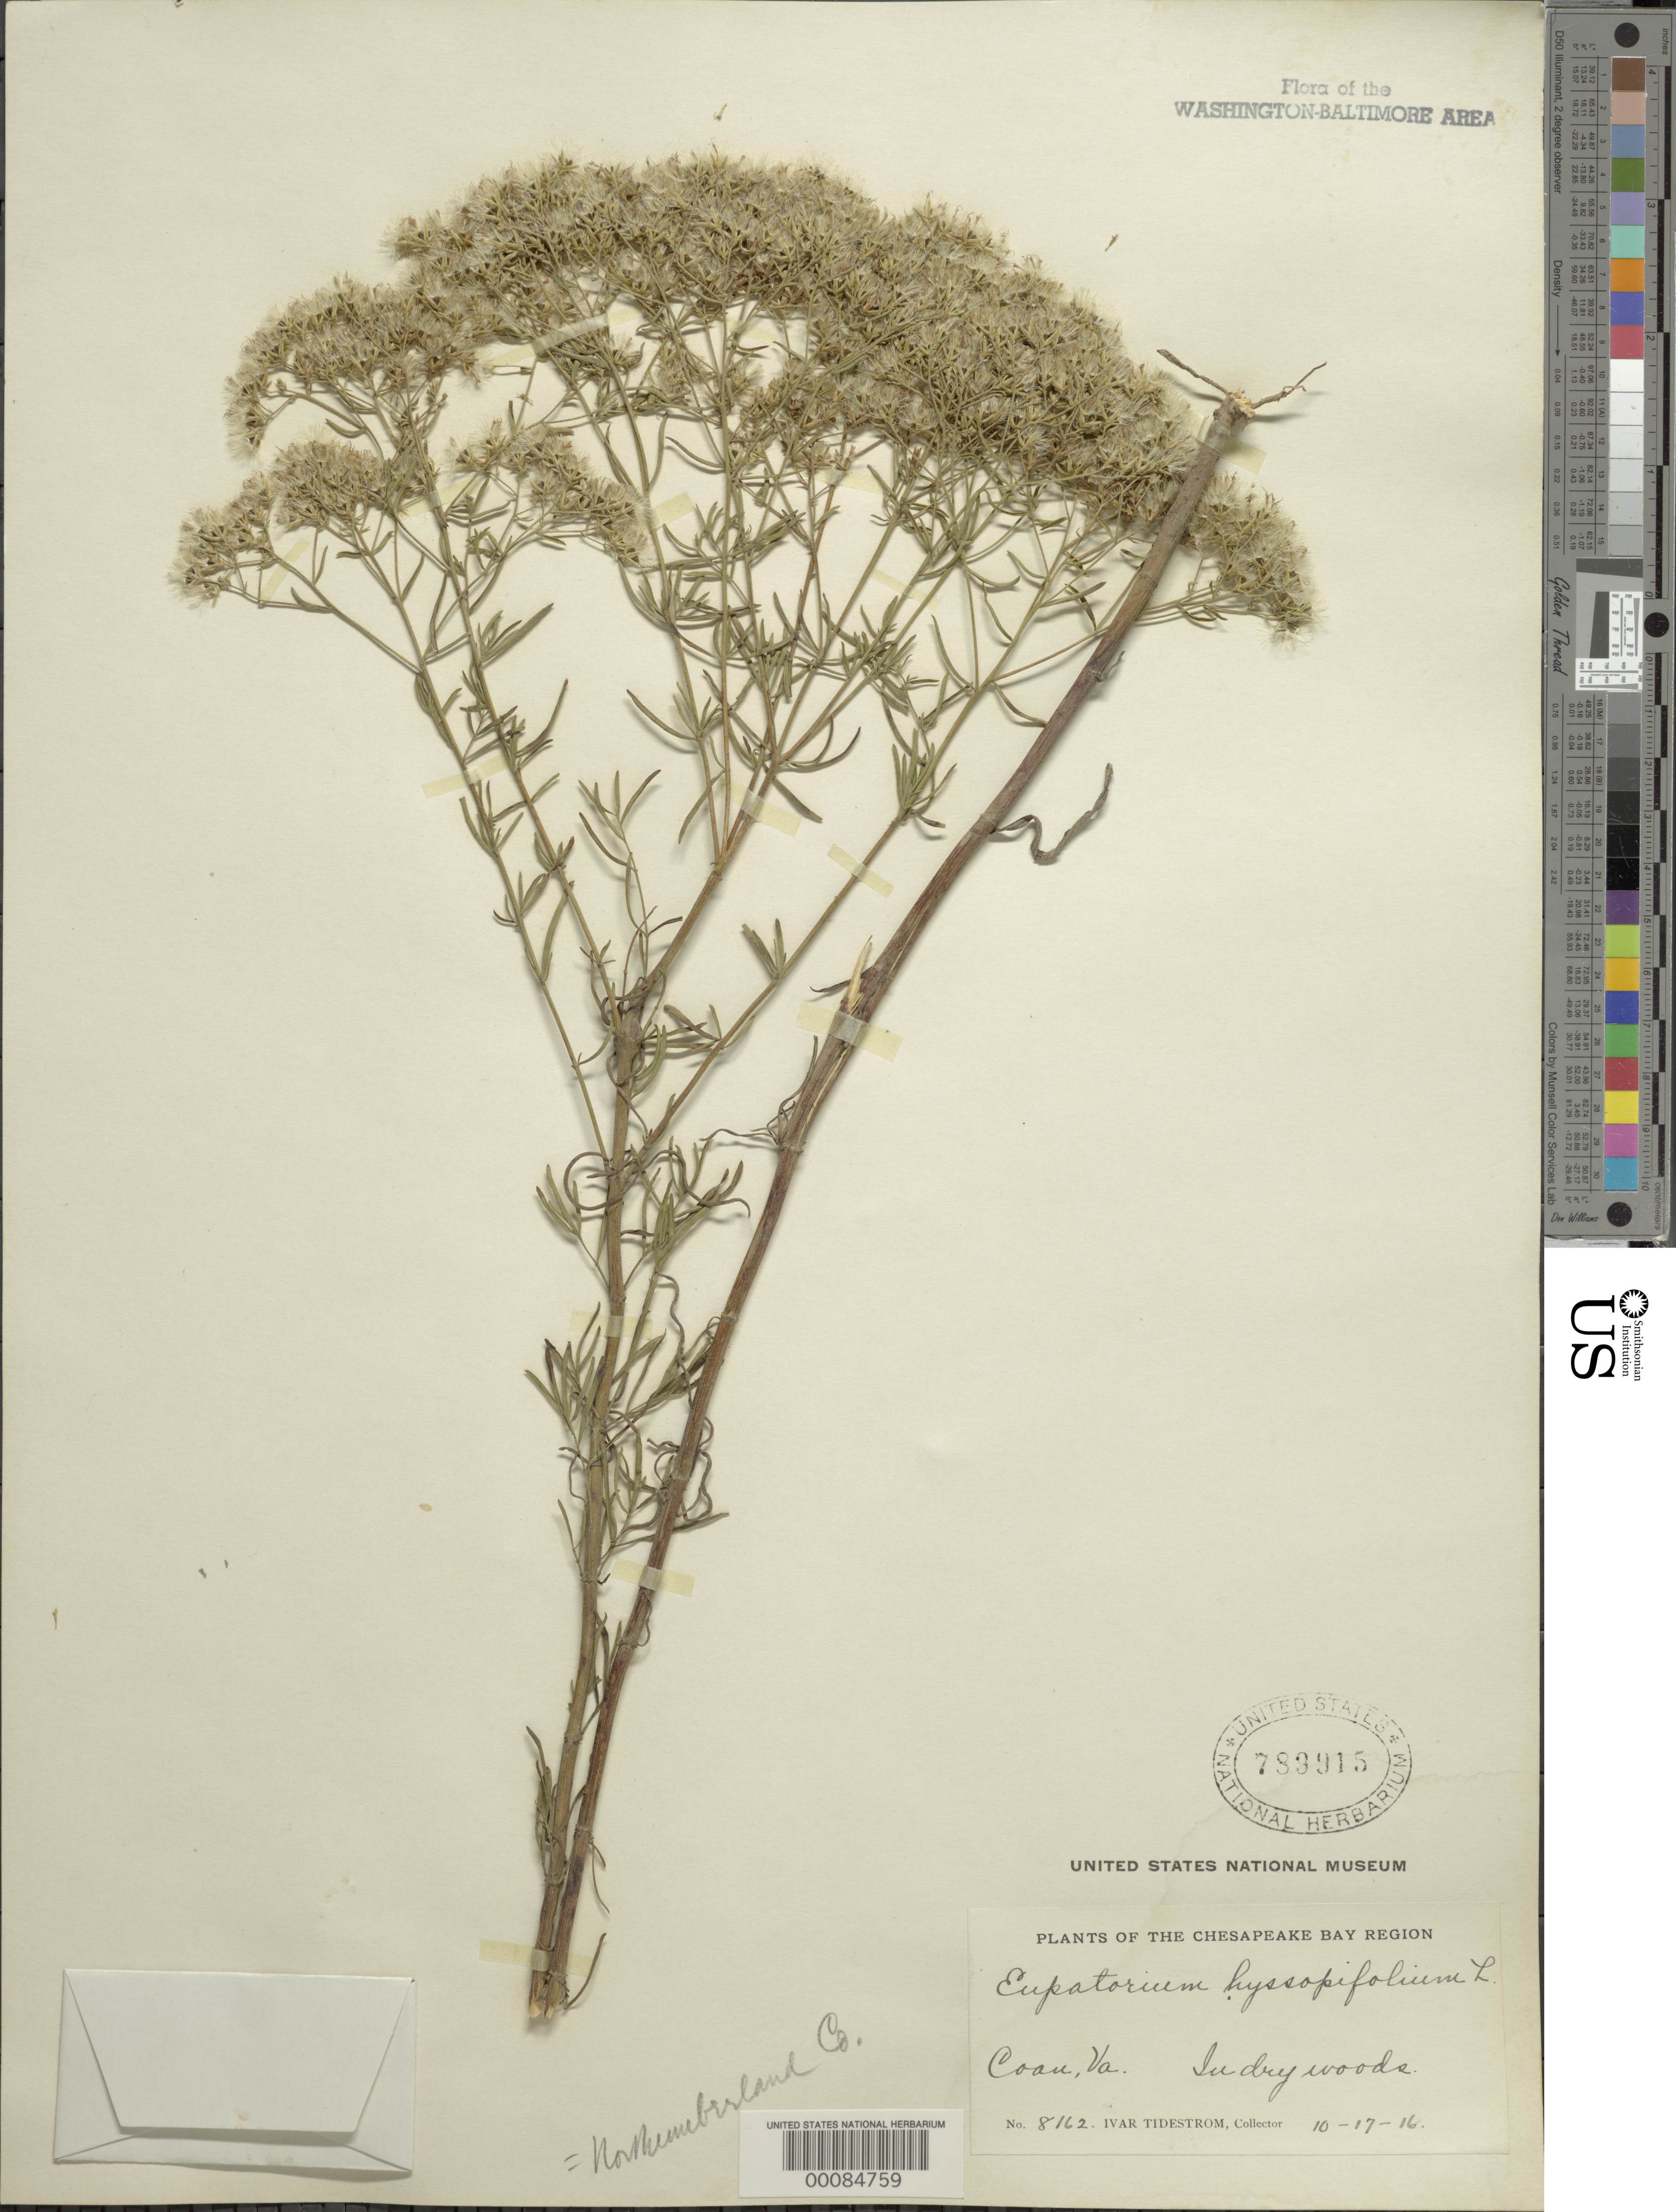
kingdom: Plantae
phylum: Tracheophyta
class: Magnoliopsida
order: Asterales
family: Asteraceae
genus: Eupatorium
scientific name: Eupatorium hyssopifolium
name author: L.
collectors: I. F. Tidestrom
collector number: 8162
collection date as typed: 17 Oct 1916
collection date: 1916-10-17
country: United States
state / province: Virginia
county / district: Northumberland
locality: Coan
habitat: Dry woods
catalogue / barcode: US 789915